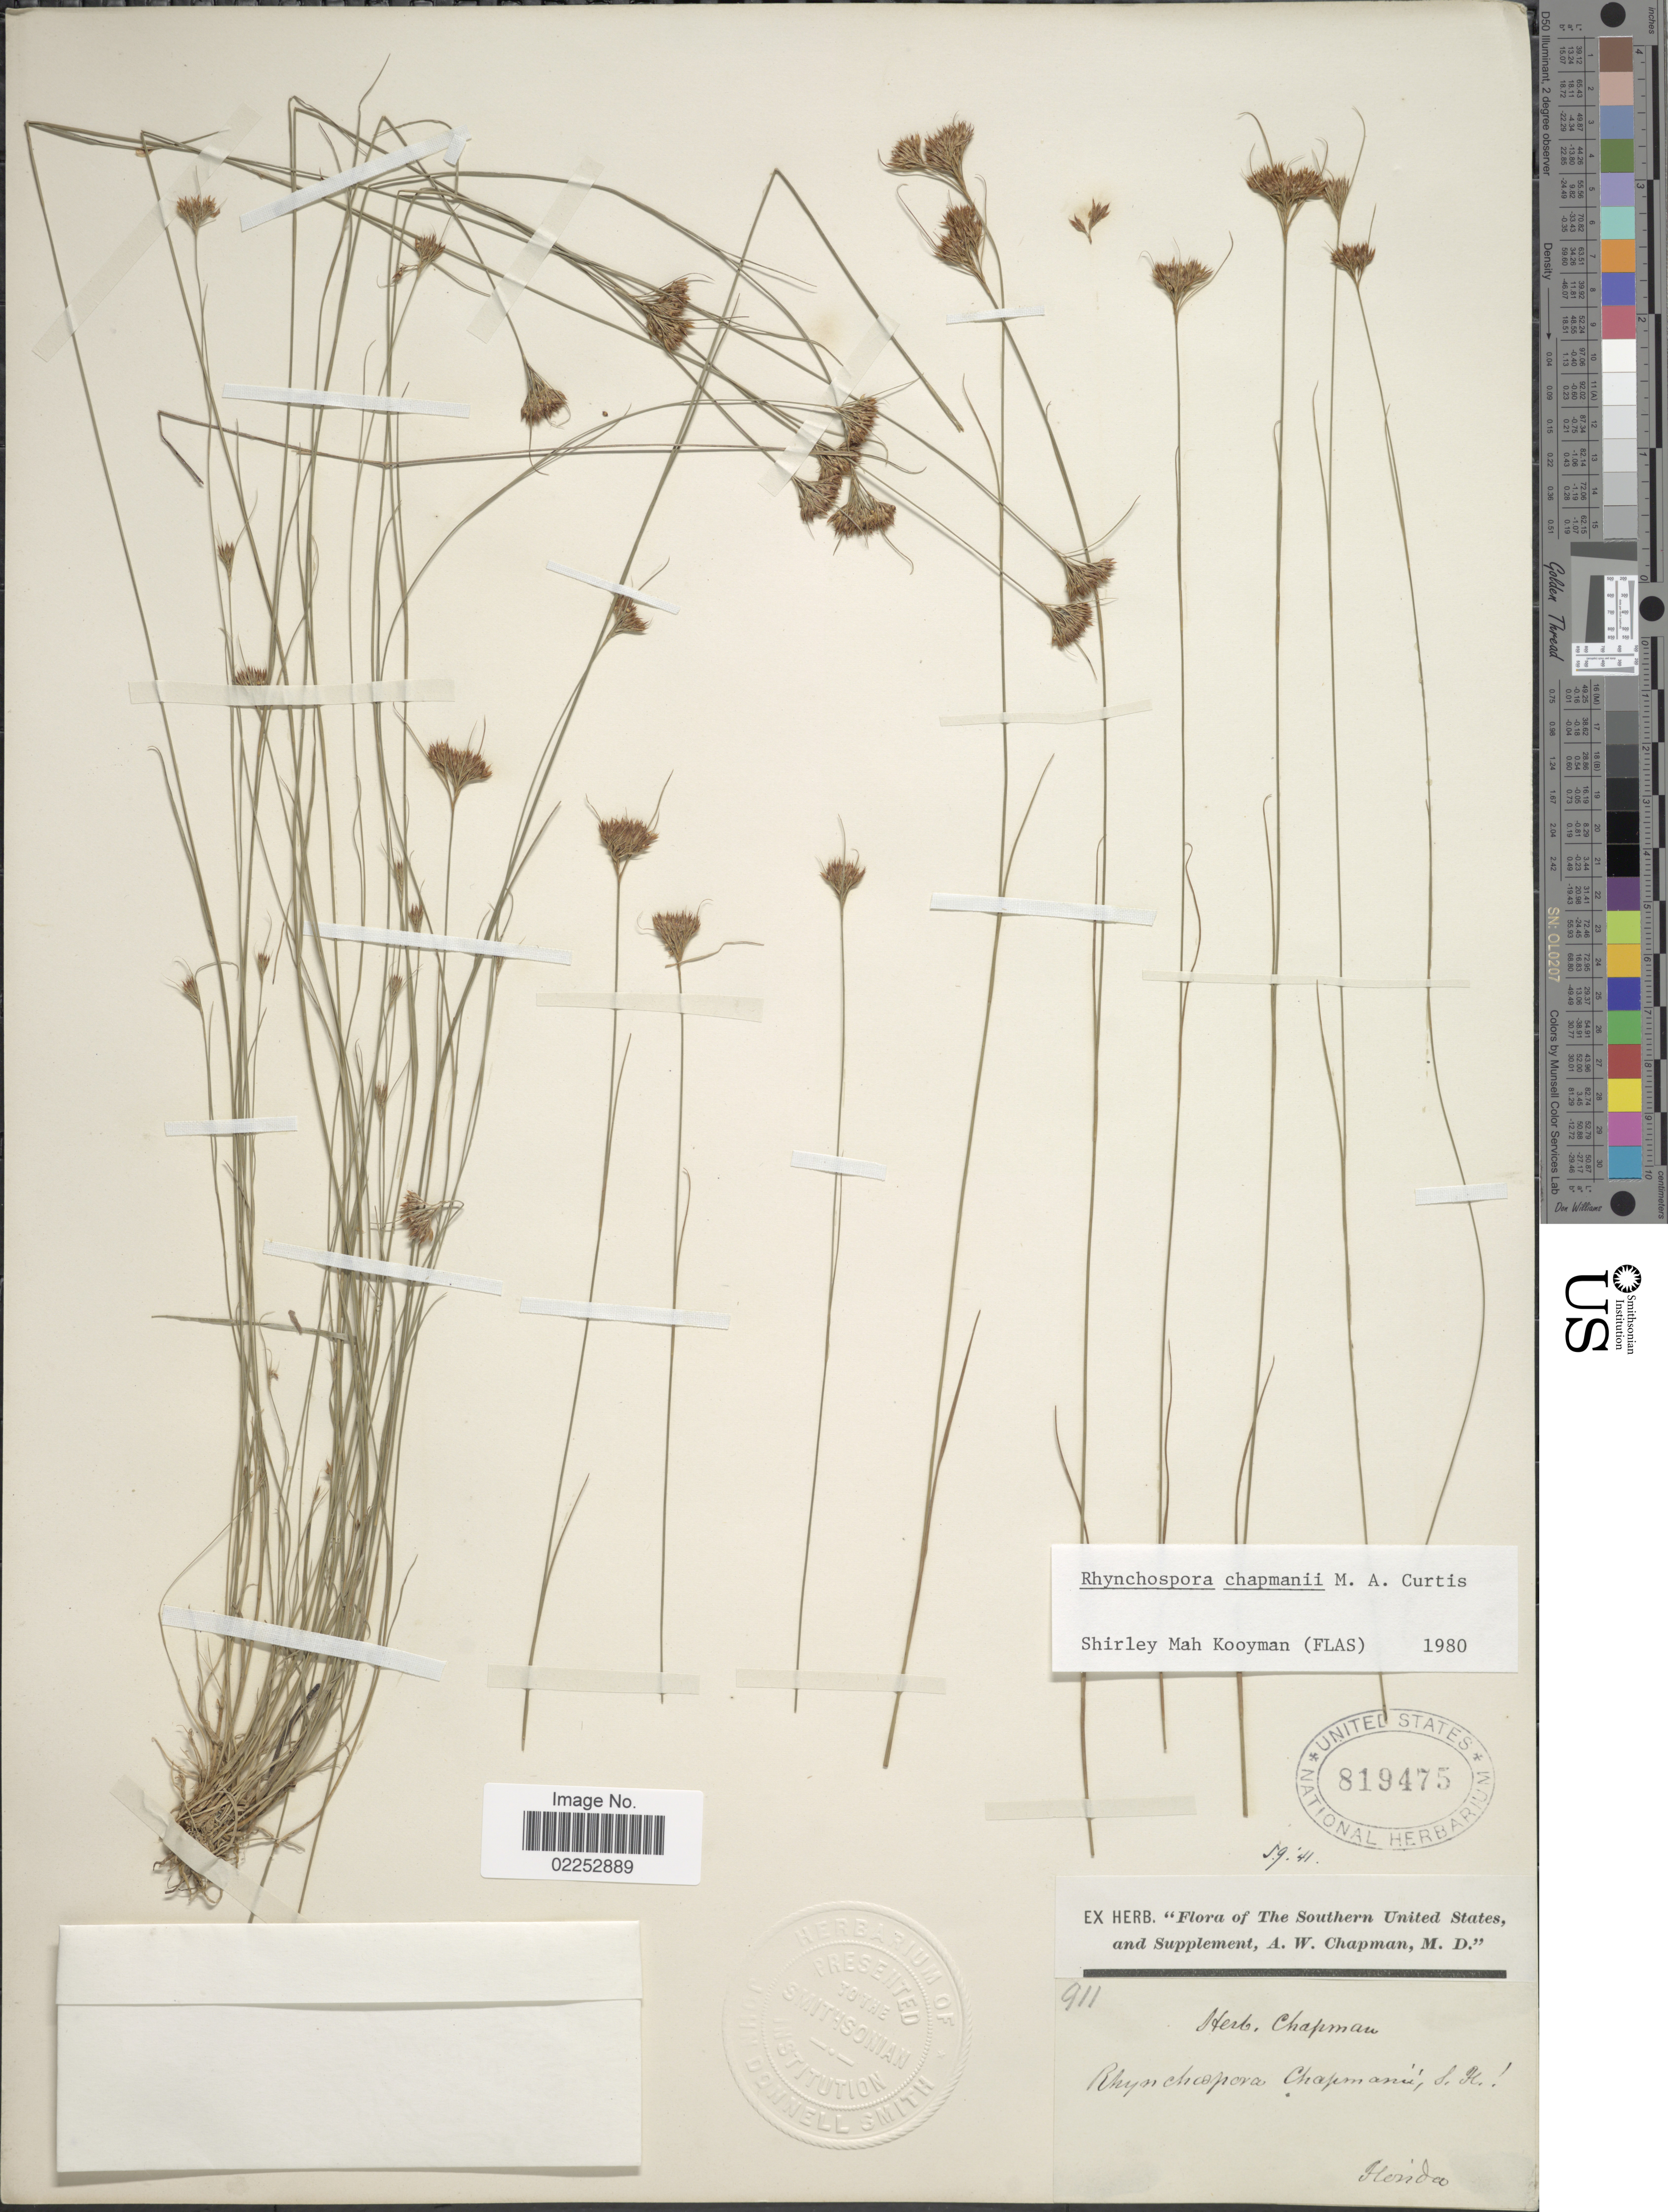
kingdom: Plantae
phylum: Tracheophyta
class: Liliopsida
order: Poales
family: Cyperaceae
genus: Rhynchospora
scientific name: Rhynchospora chapmanii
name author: M.A. Curtis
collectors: ex herb. A.W. Chapman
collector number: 911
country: United States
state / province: Florida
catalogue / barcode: US 819475